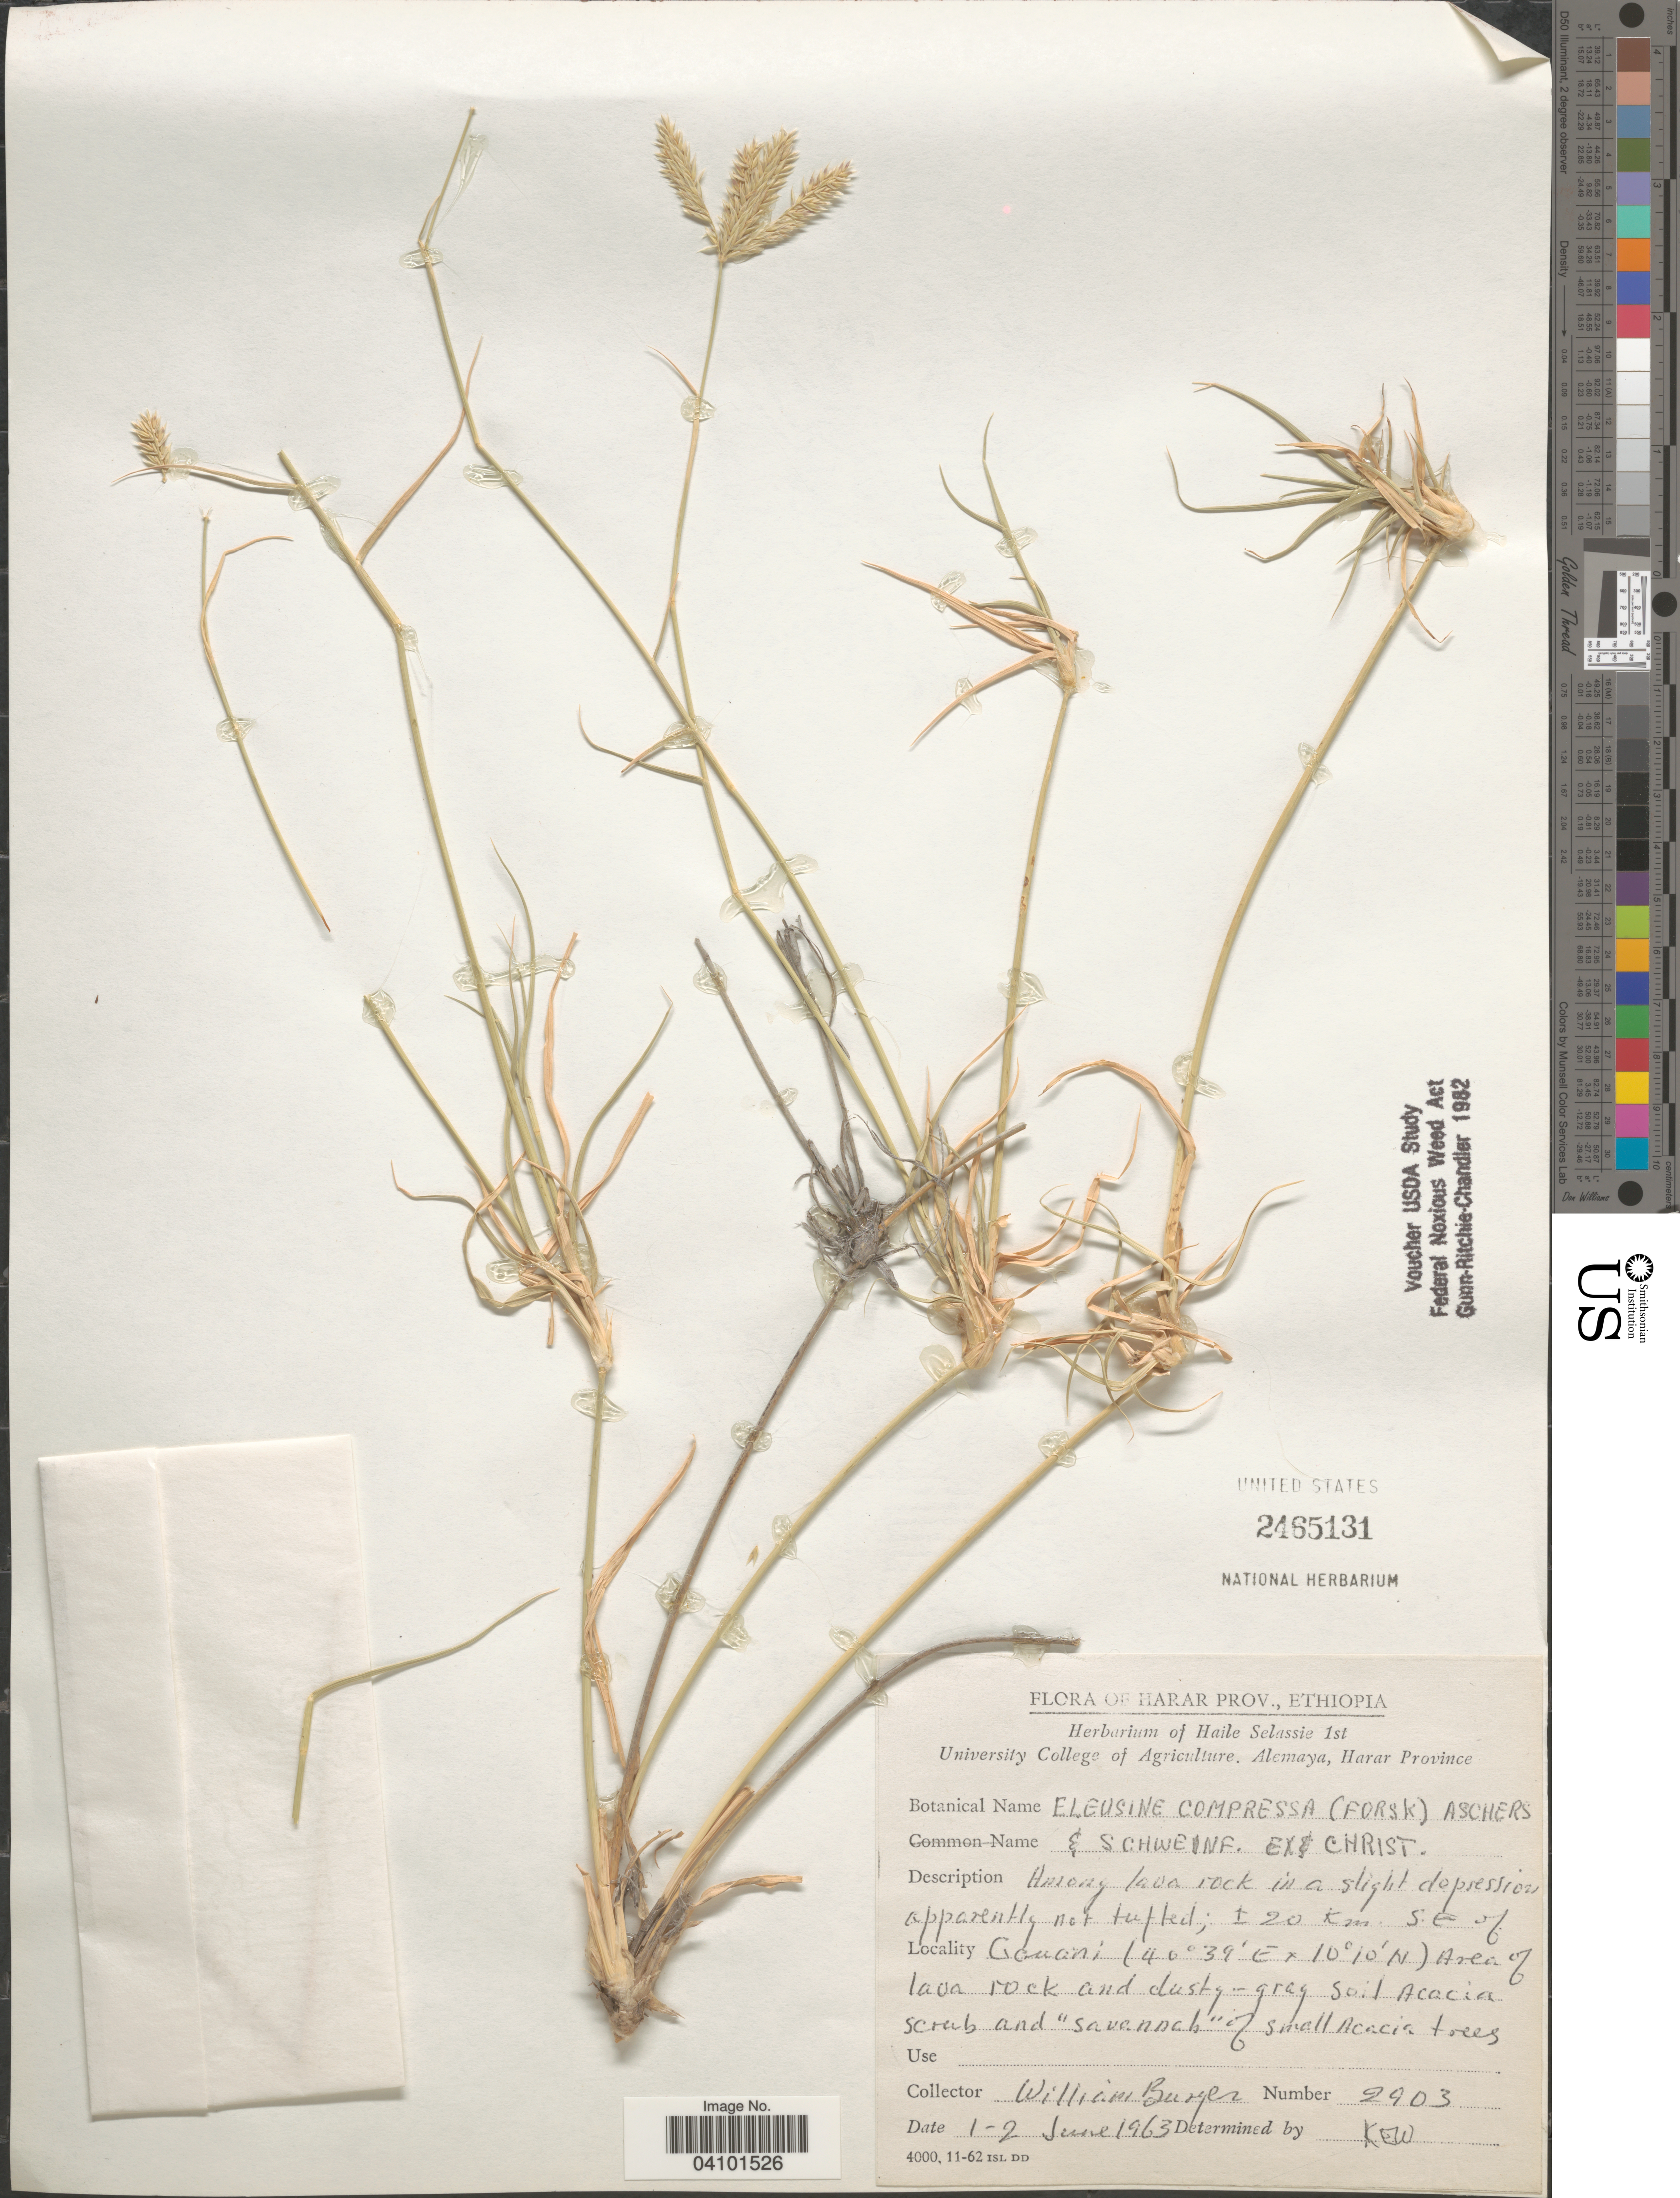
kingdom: Plantae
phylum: Tracheophyta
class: Liliopsida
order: Poales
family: Poaceae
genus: Chloris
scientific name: Chloris flagellifera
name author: (Nees) P.M. Peterson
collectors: W. Burger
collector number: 2903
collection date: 1963-06-01/1963-06-02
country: Ethiopia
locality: Harar Prov. Gouani Area.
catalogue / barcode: US 2465131